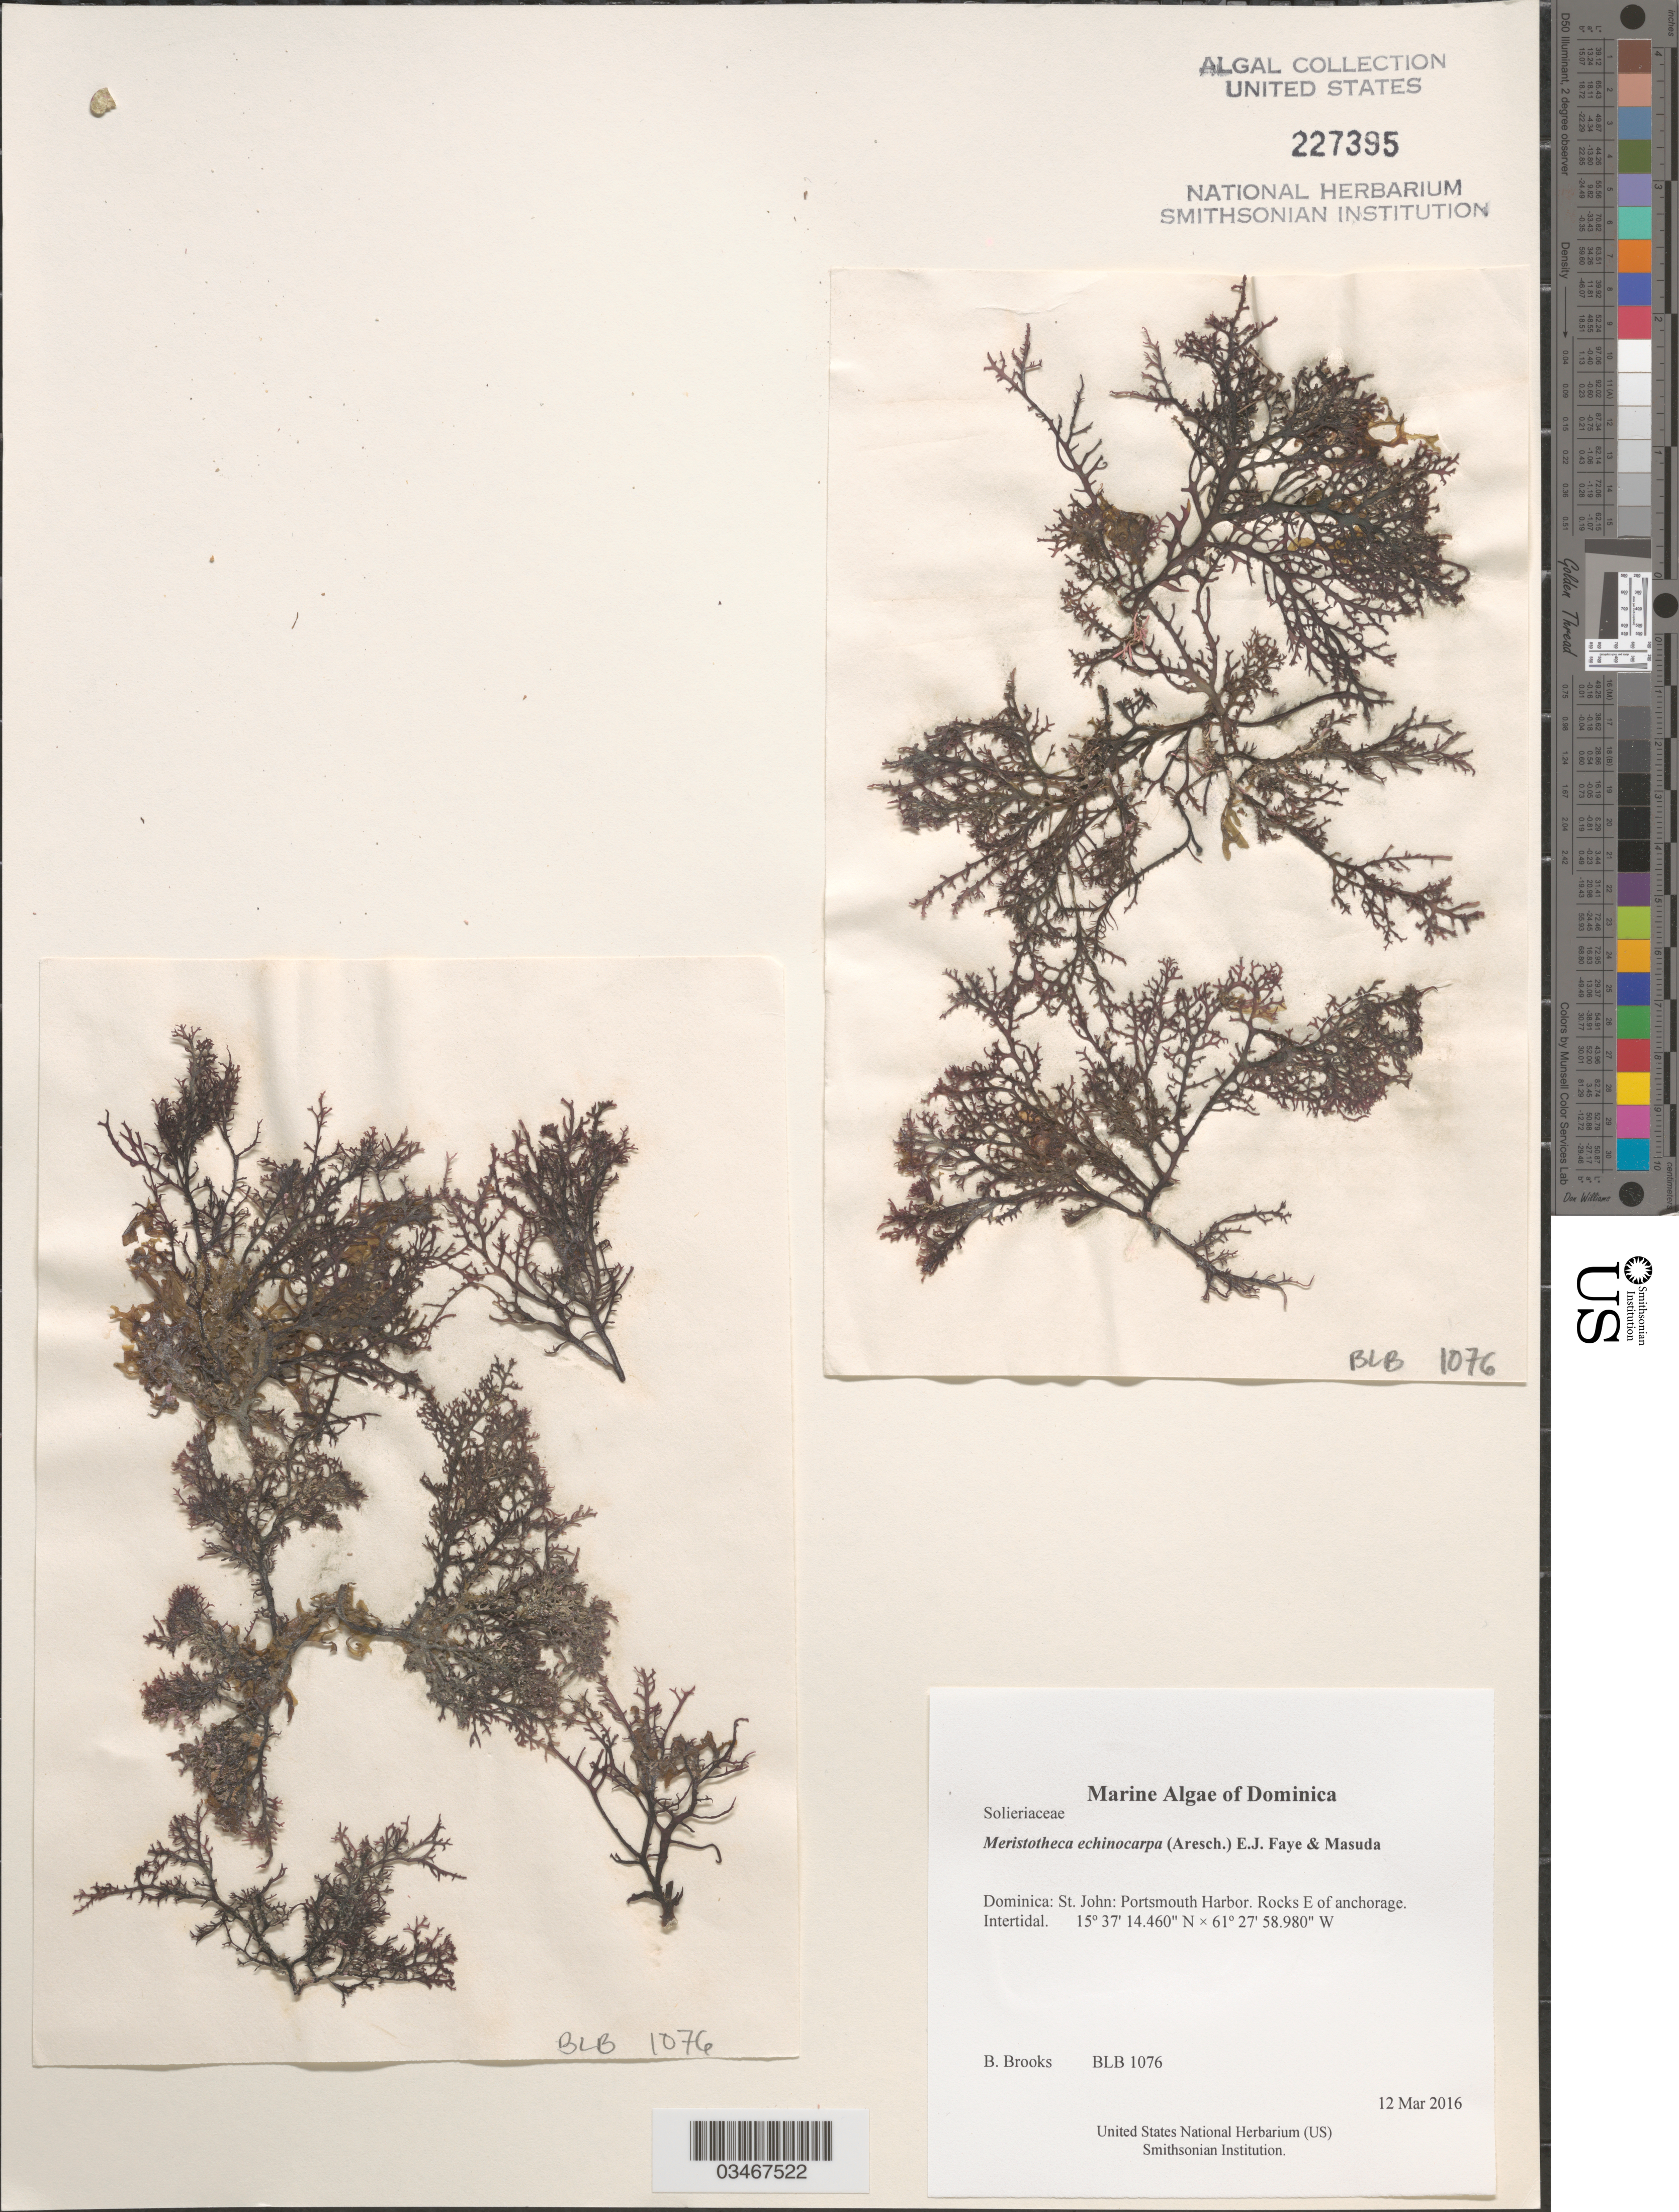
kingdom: Plantae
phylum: Rhodophyta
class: Florideophyceae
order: Gigartinales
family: Solieriaceae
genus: Meristotheca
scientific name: Meristotheca gelidium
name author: (J. Agardh) E.J. Faye & Masuda in E.J. Faye et al.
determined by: Algae name updating Project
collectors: B. Brooks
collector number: BLB 1076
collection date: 2016-03-12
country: Dominica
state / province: St. John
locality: Portsmouth Harbor. Rocks E of anchorage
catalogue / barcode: US 227395